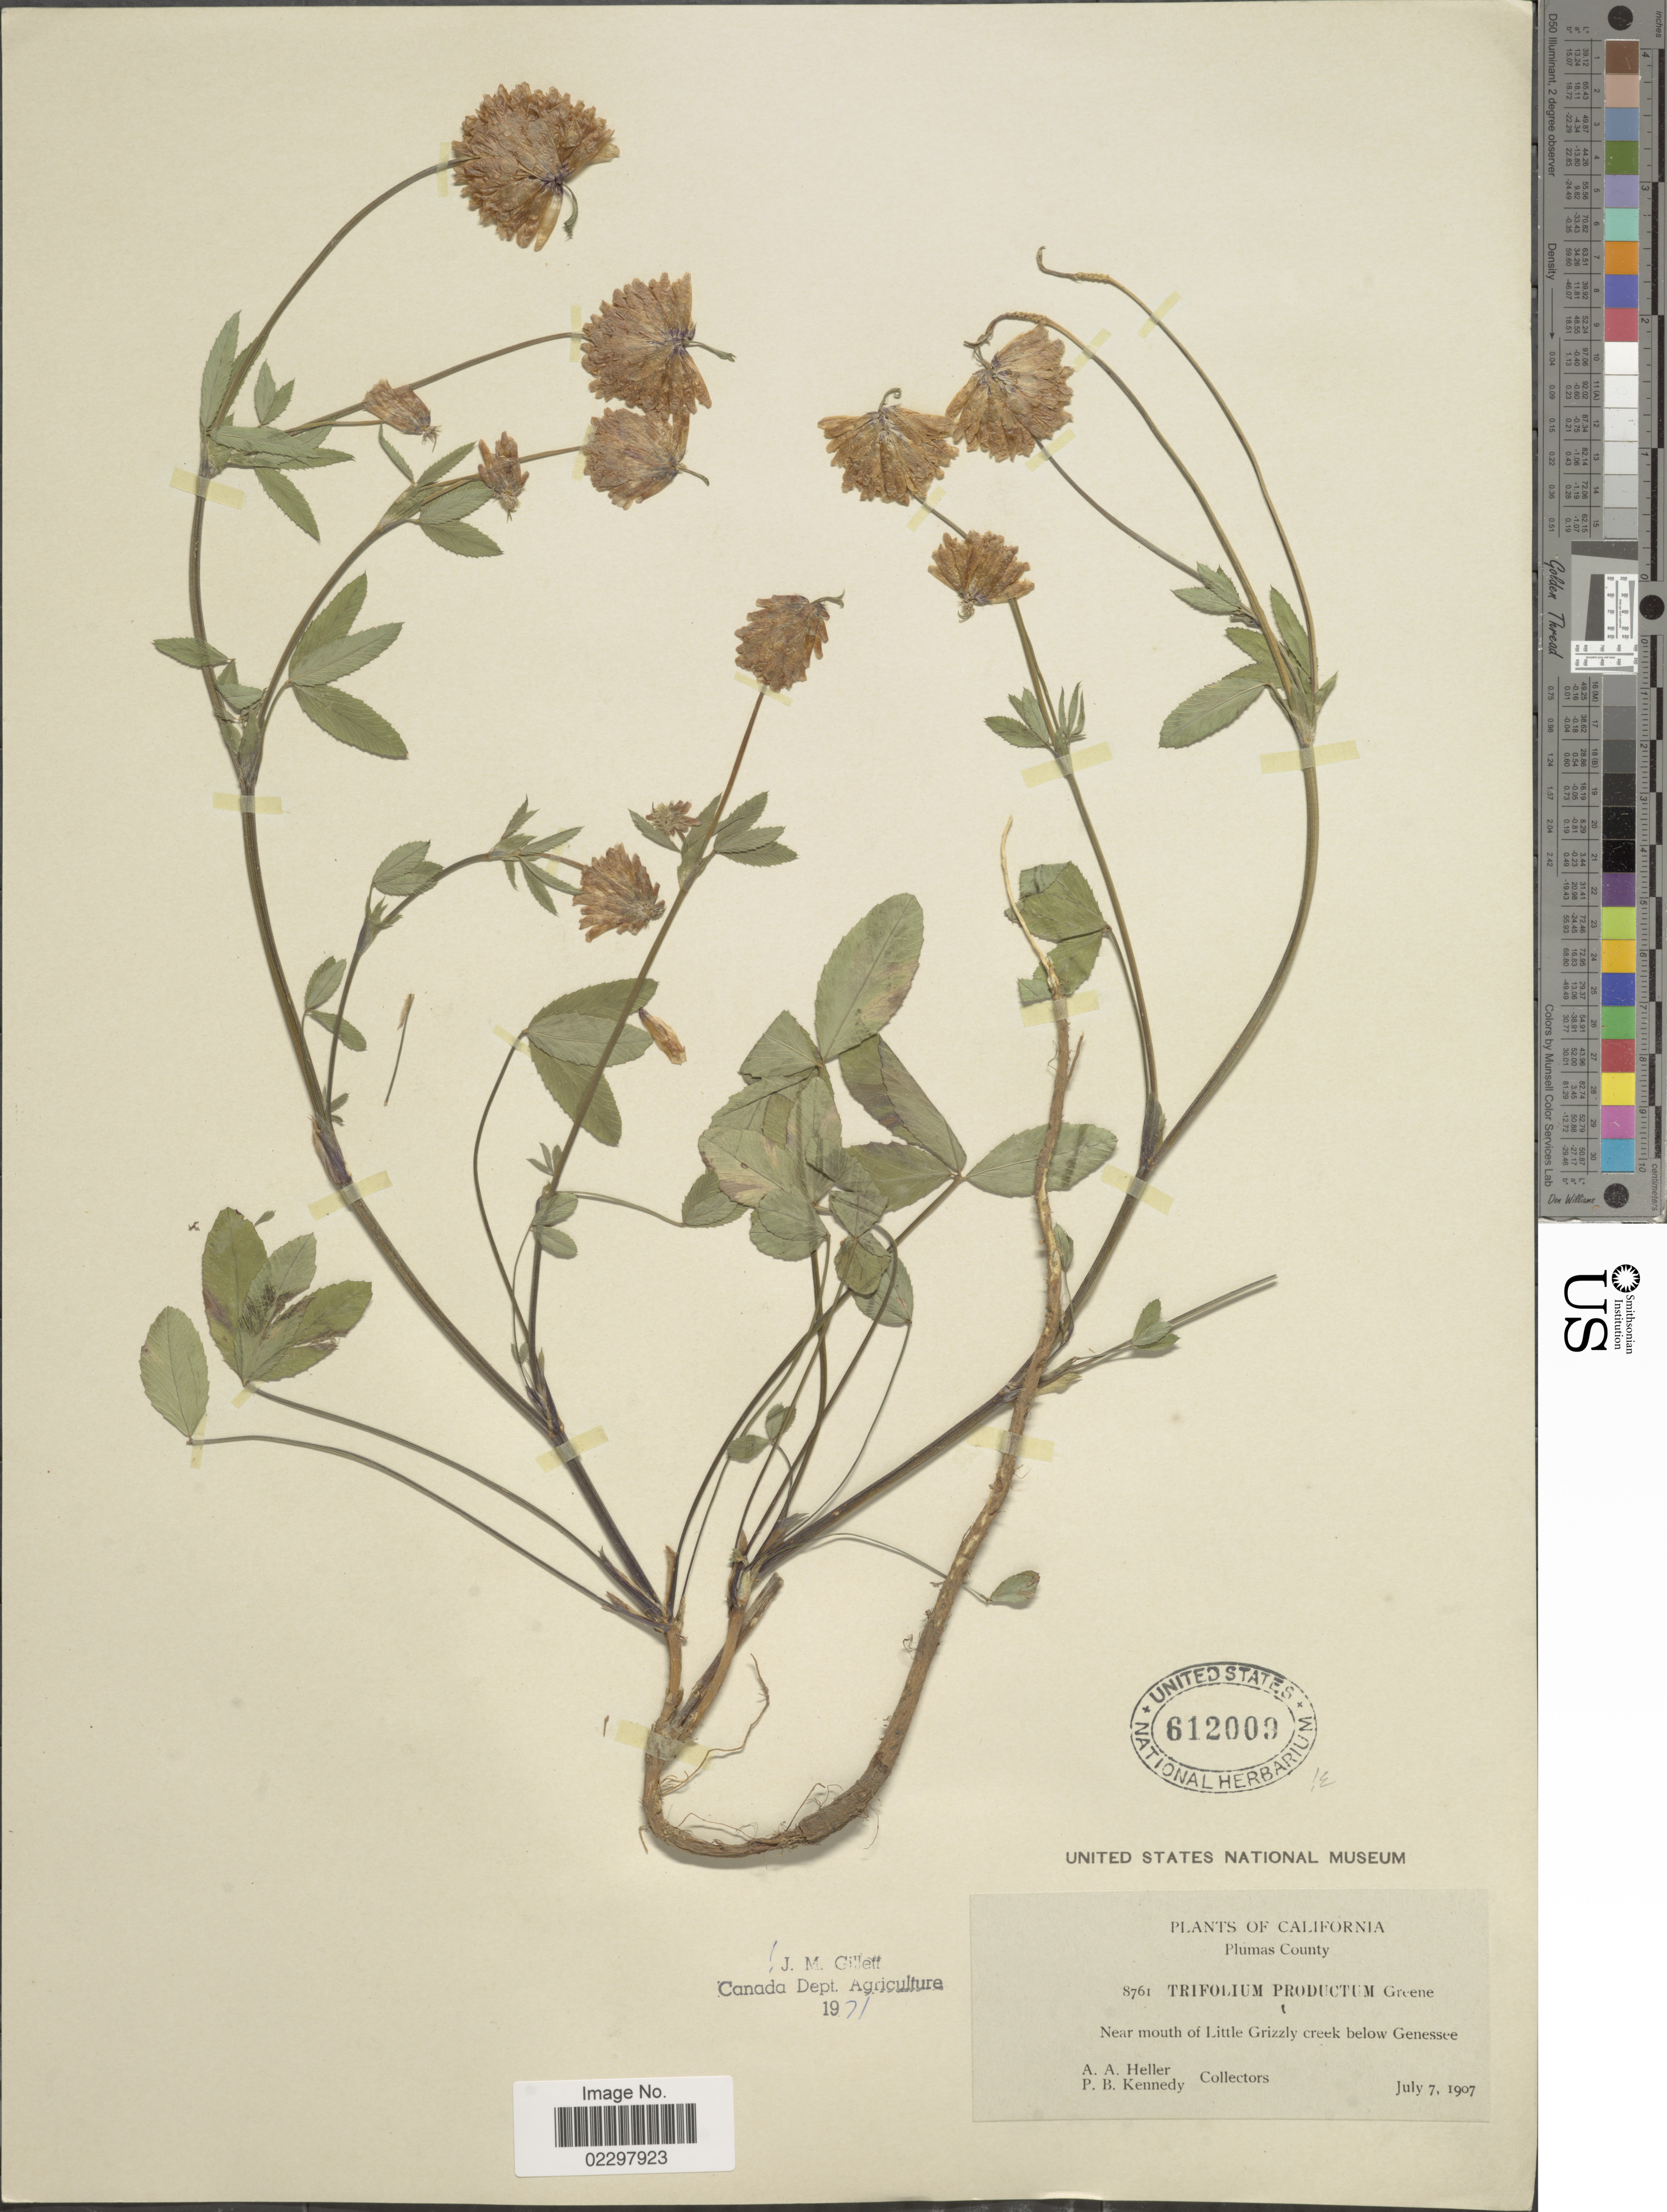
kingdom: Plantae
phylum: Tracheophyta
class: Magnoliopsida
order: Fabales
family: Fabaceae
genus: Trifolium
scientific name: Trifolium productum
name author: Greene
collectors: A. A. Heller & P. B. Kennedy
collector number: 8761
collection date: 1907-07-07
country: United States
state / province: California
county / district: Plumas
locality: Plumas County, near mouth of Little Grizzly creek below Genessee.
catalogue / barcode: US 612009